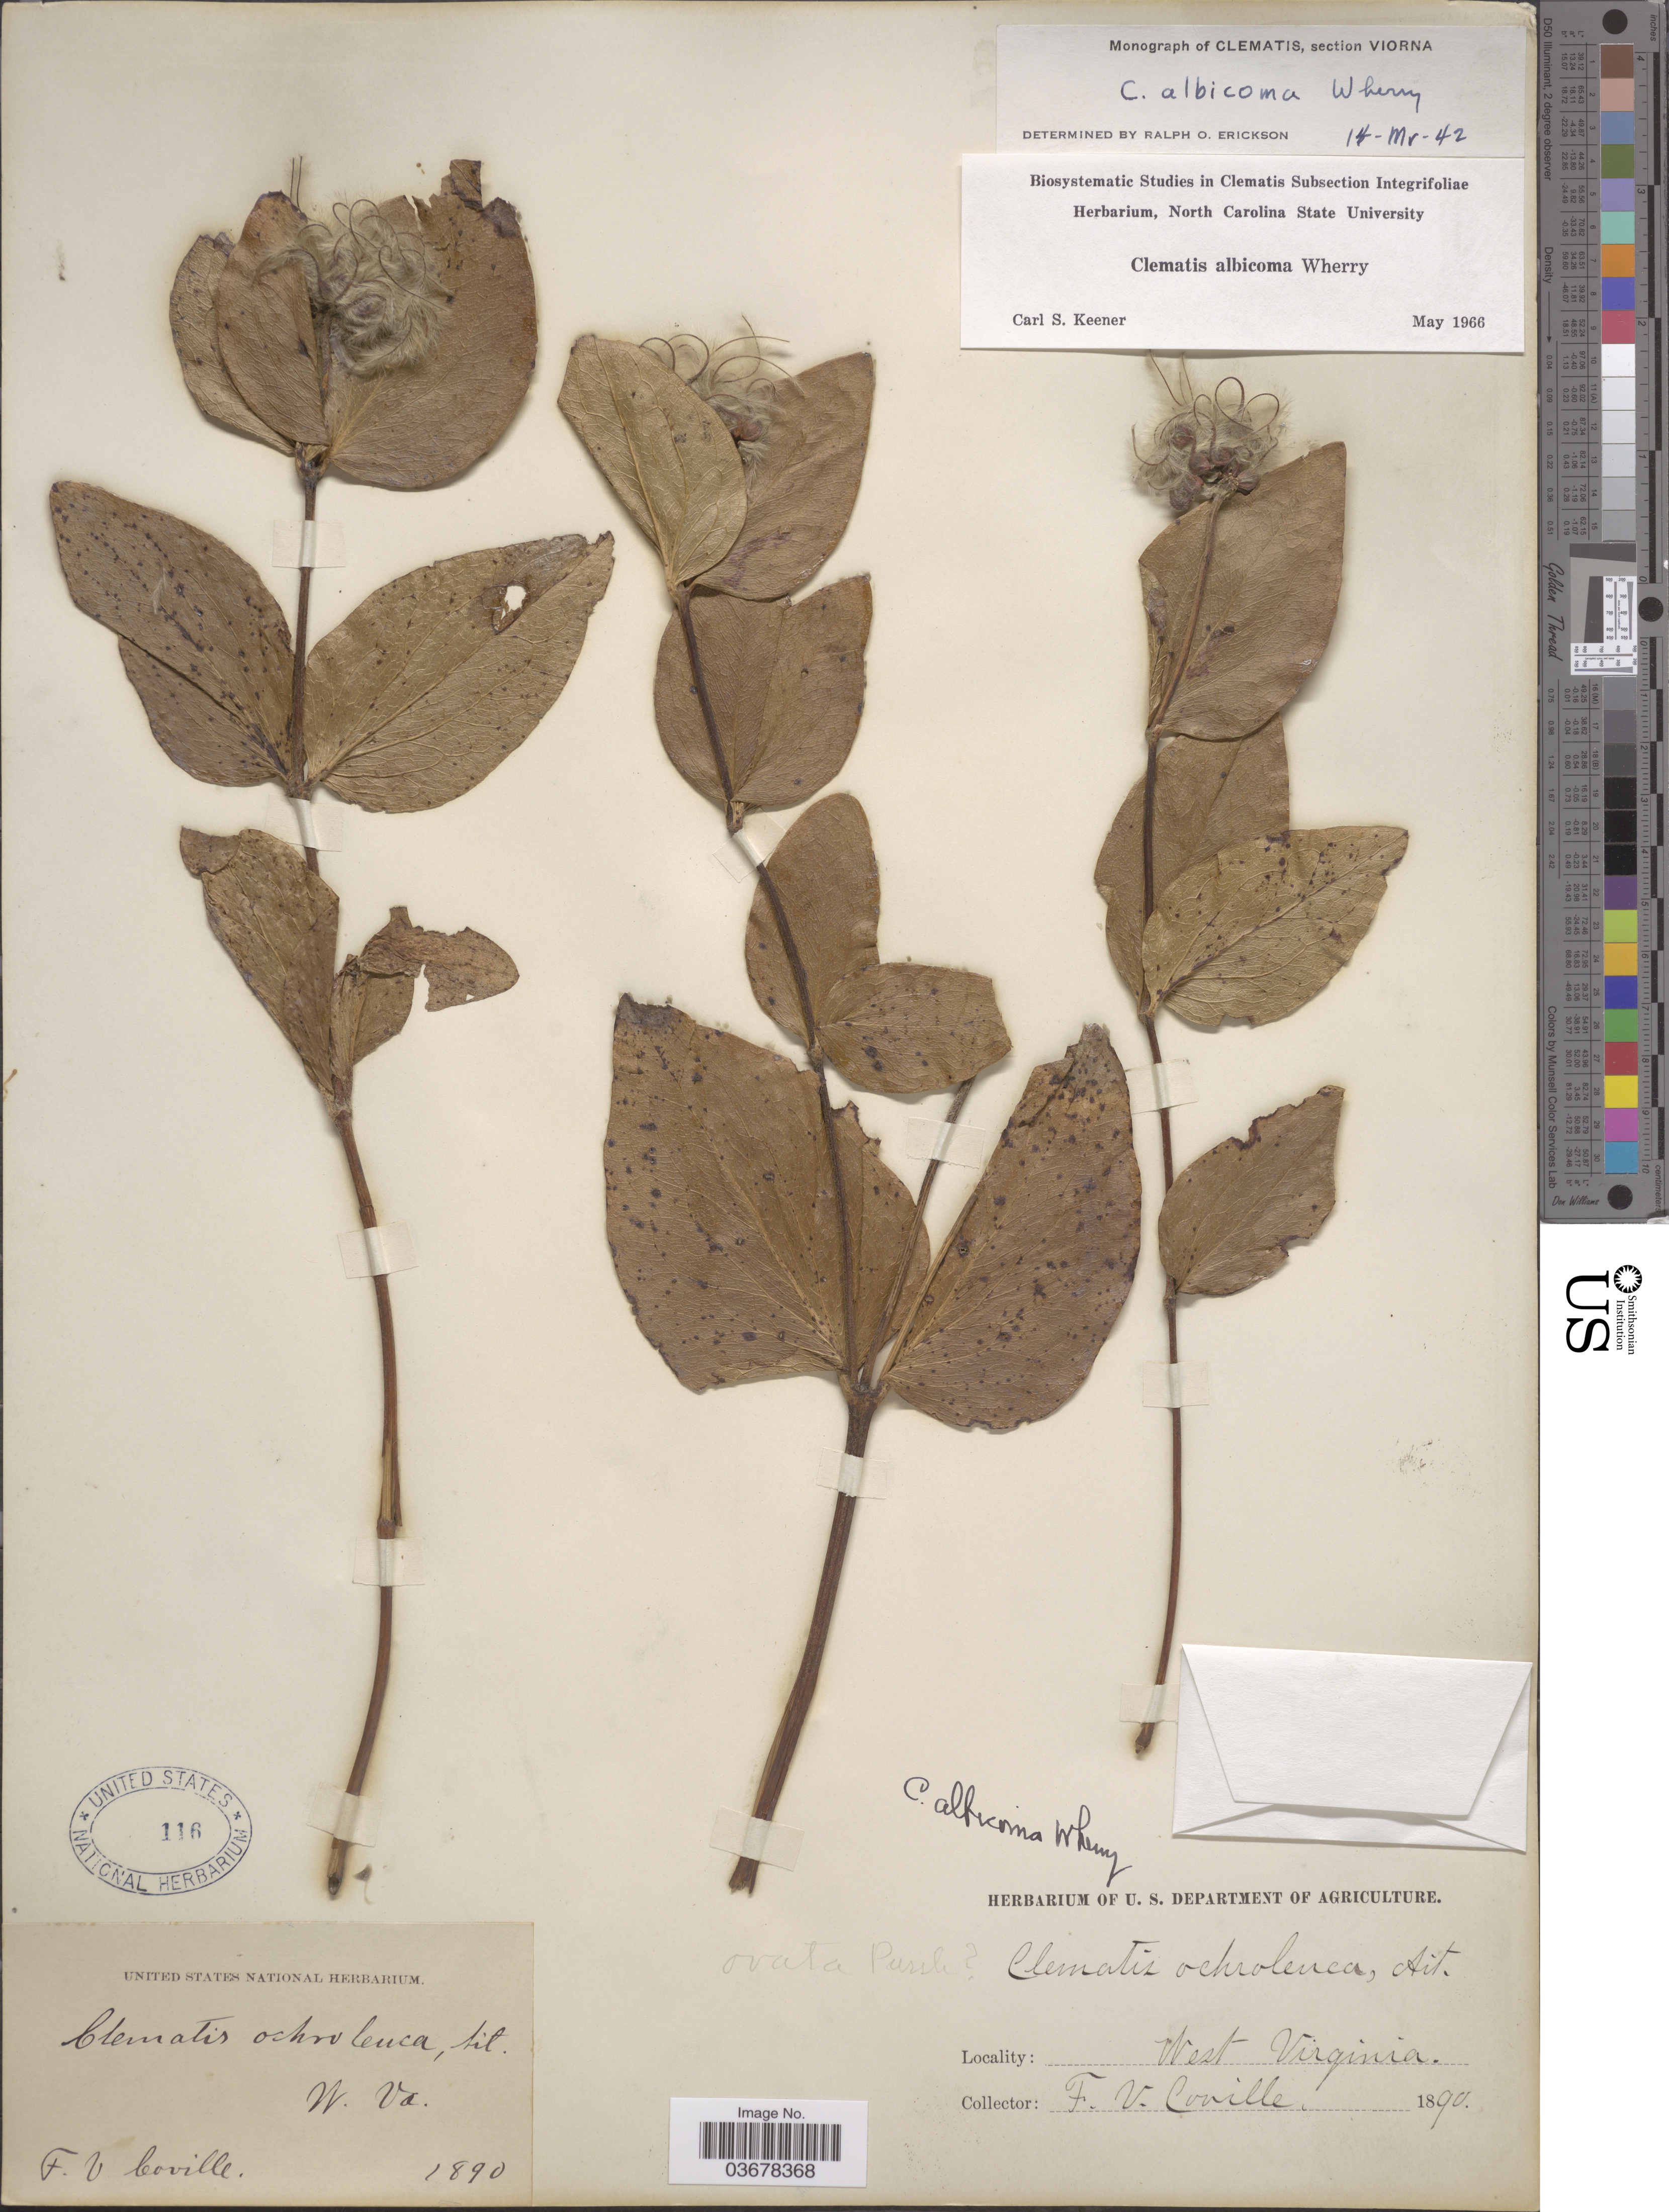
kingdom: Plantae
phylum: Tracheophyta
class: Magnoliopsida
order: Ranunculales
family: Ranunculaceae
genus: Clematis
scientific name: Clematis viorna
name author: L.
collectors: F. V. Coville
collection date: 1890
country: United States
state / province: West Virginia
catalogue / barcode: US 116